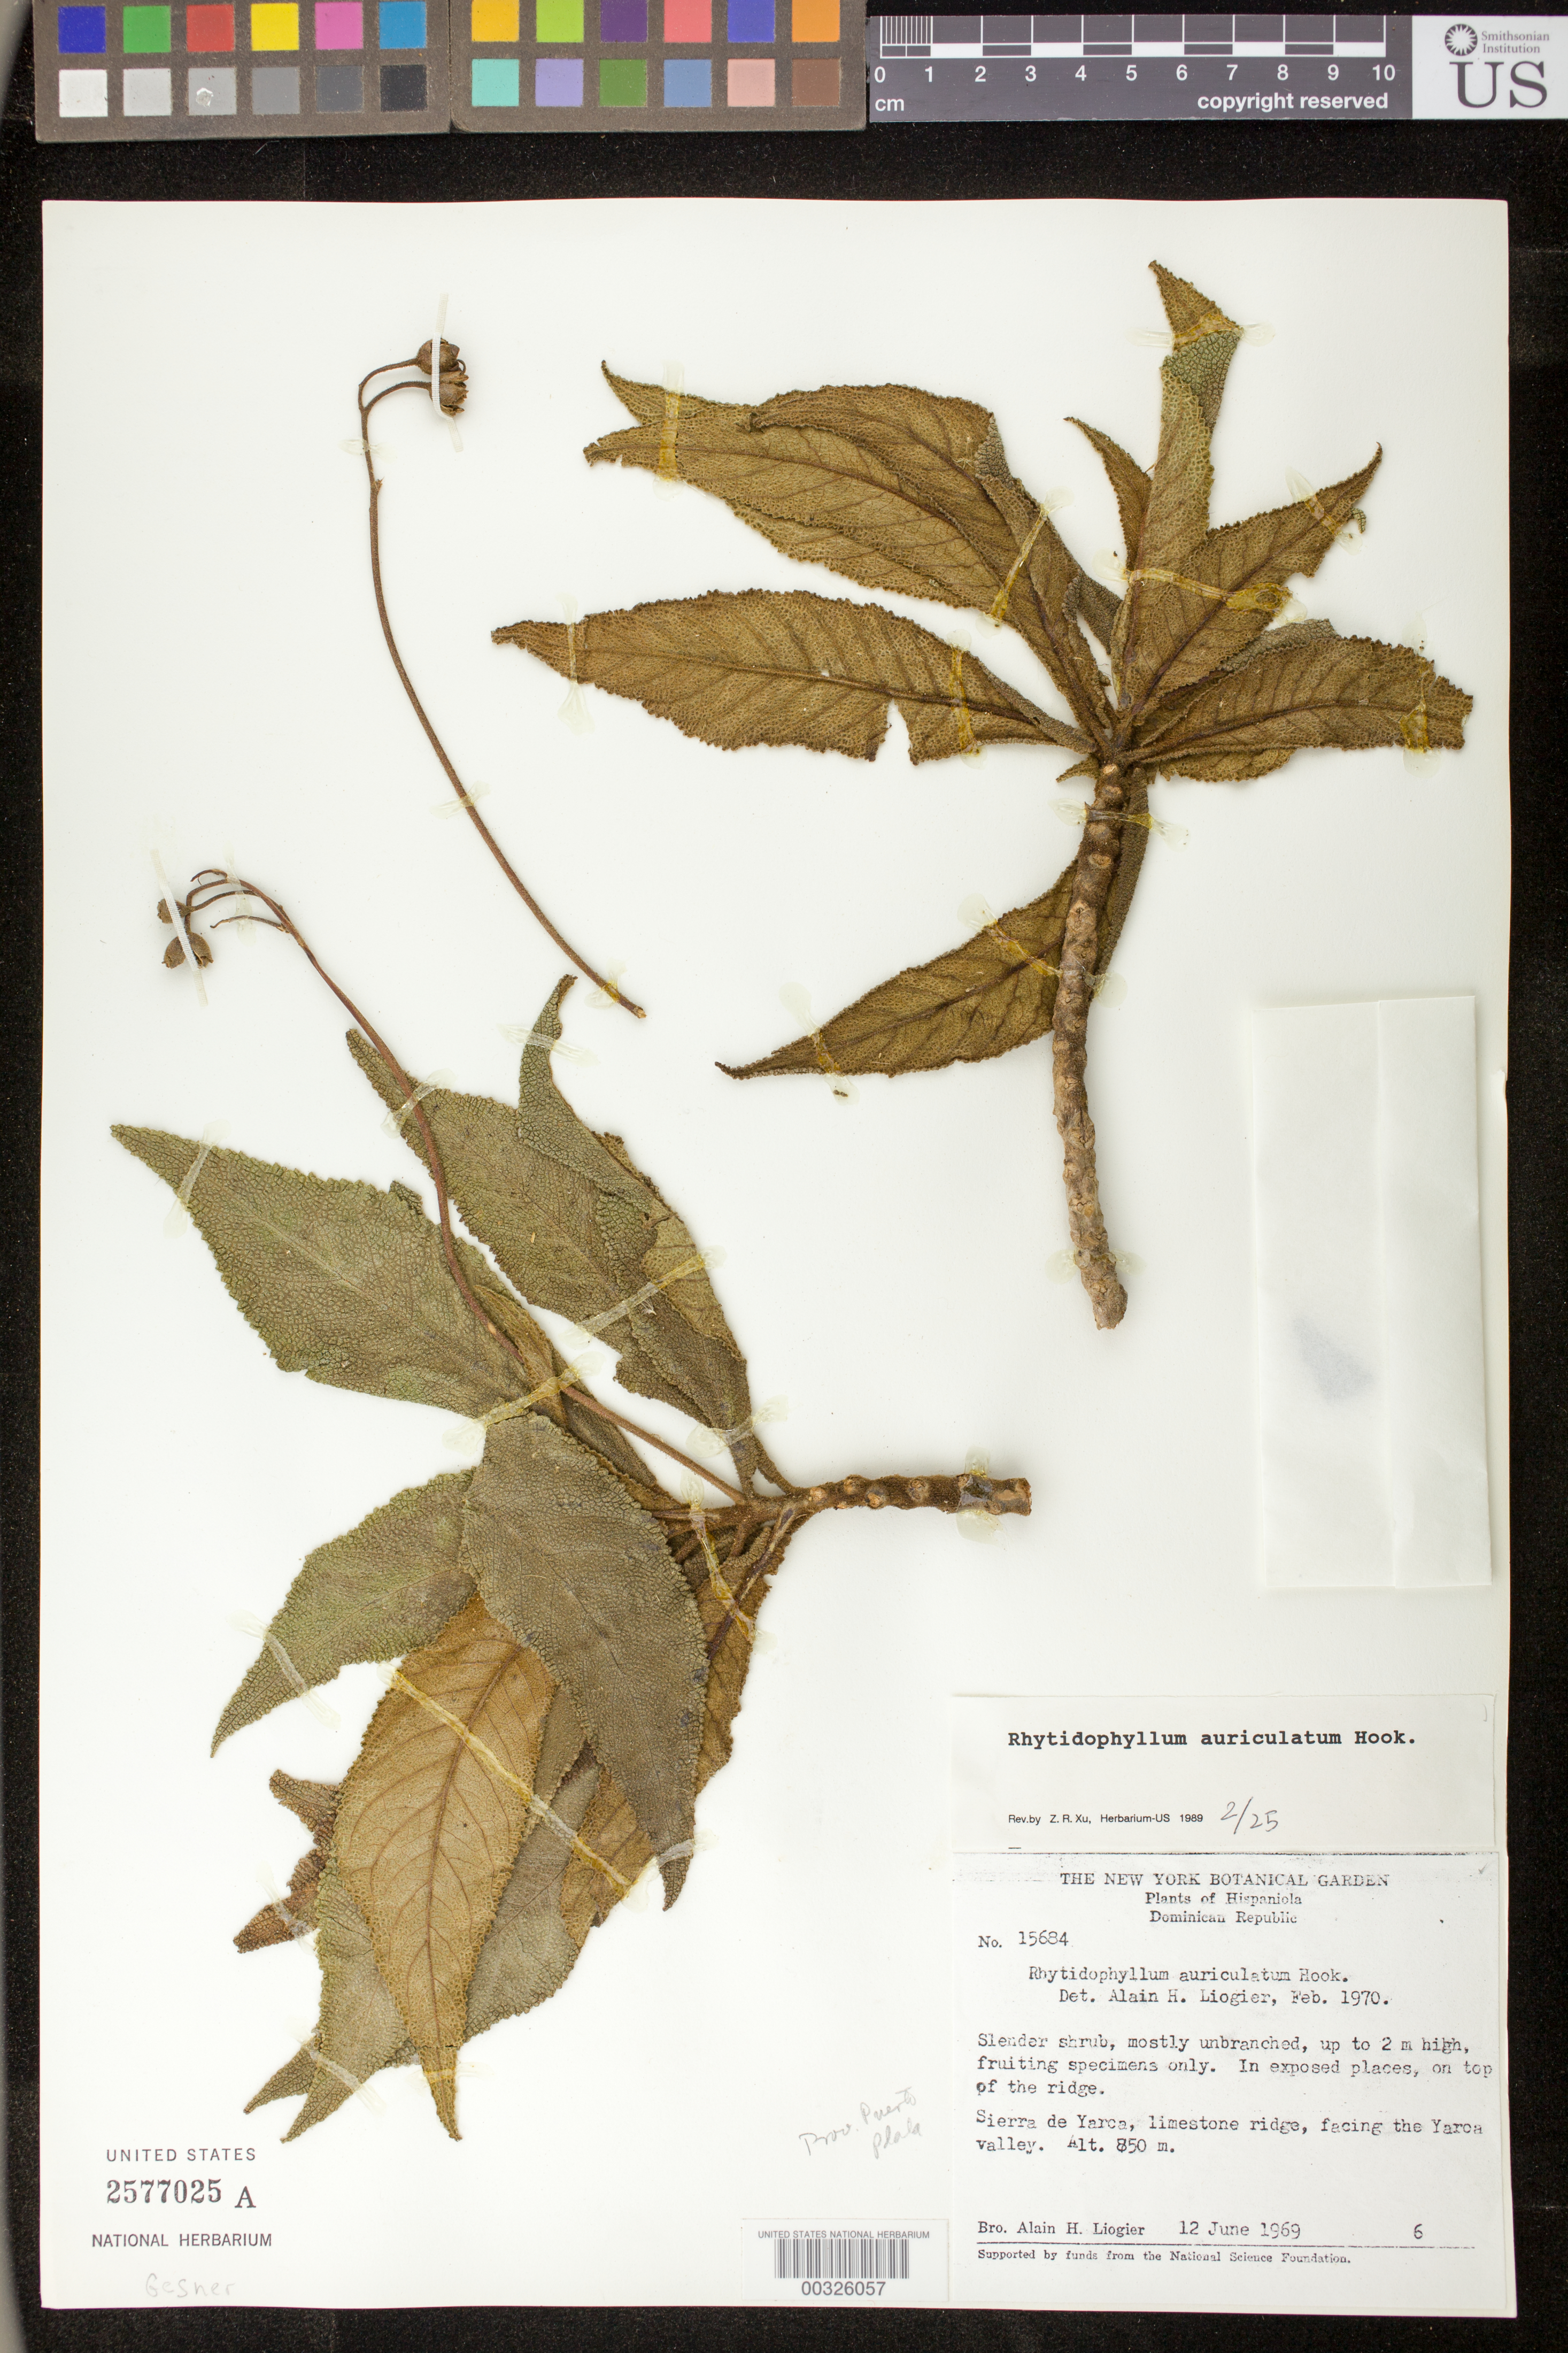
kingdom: Plantae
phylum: Tracheophyta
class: Magnoliopsida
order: Lamiales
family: Gesneriaceae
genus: Rhytidophyllum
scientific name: Rhytidophyllum auriculatum var. angustatum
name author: Urb.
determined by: Skog, Laurence E.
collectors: A. H. Liogier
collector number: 15684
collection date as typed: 12 Jun 1969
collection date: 1969-06-12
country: Dominican Republic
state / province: Puerto Plata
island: Hispaniola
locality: Sierra de Yaroa... facing the Yaroa valley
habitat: Limestone ridge; in exposed places, on top of the ridge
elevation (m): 850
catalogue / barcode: US 2577025A